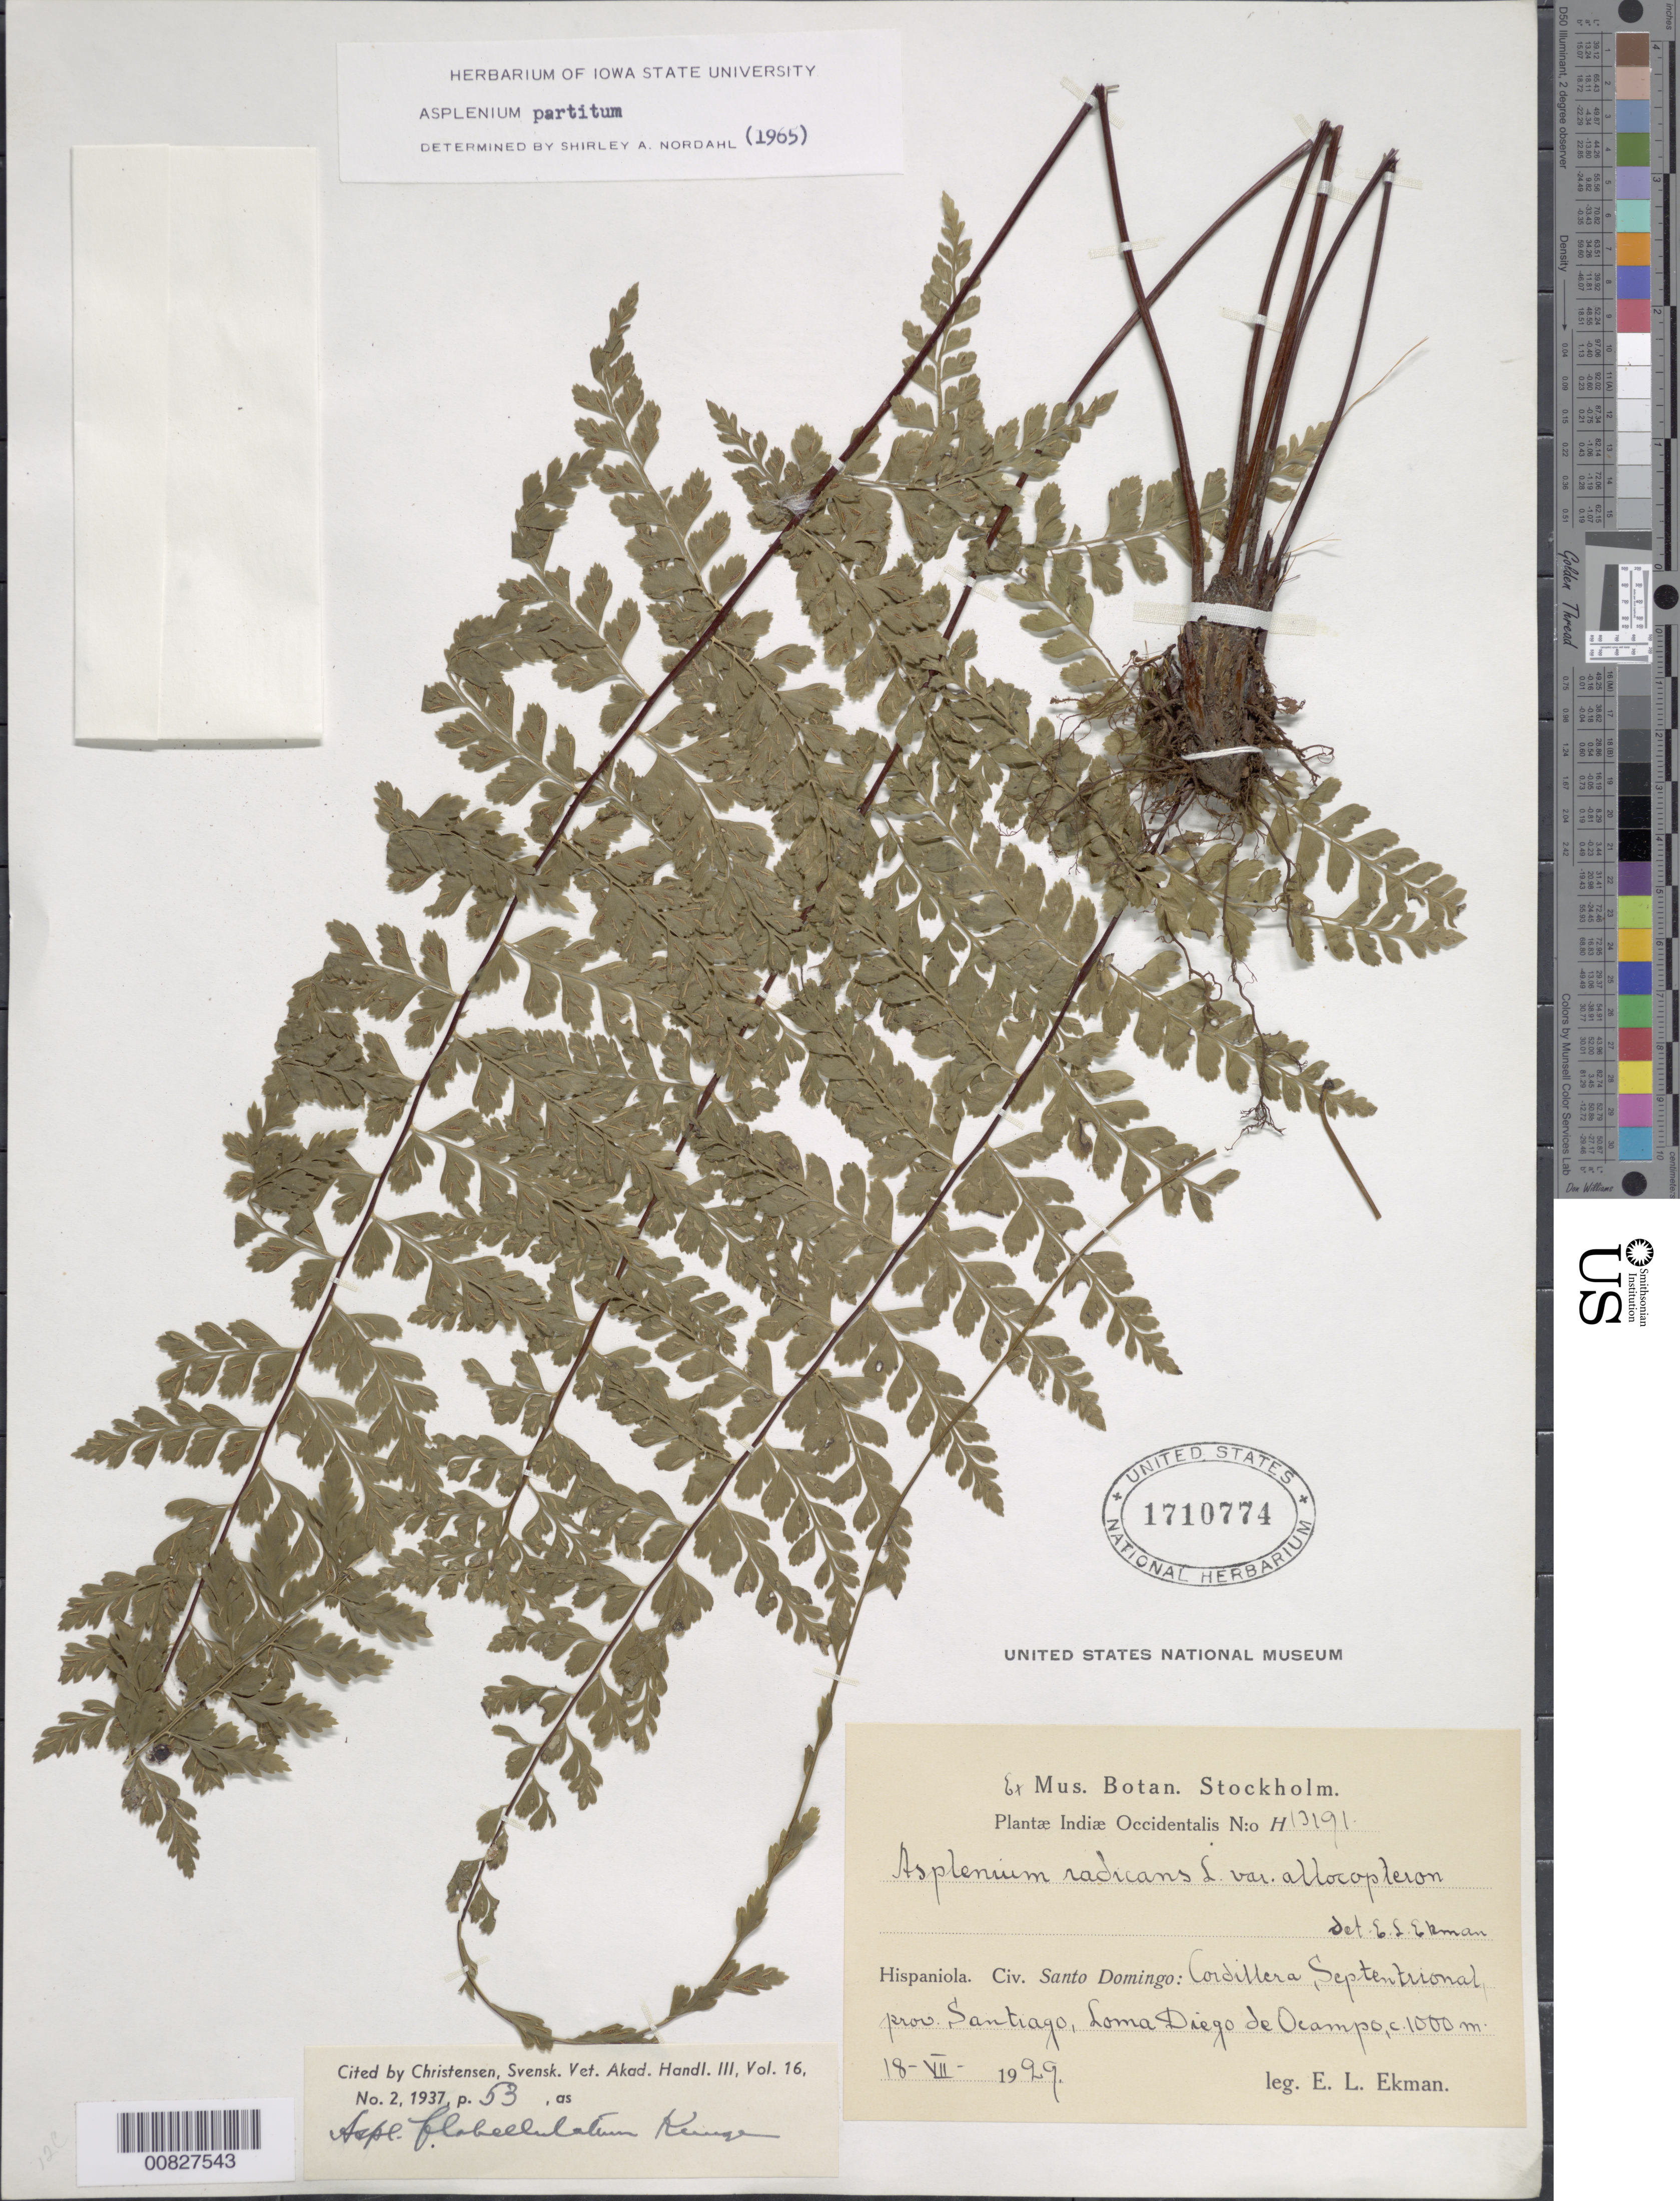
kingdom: Plantae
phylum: Tracheophyta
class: Polypodiopsida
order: Polypodiales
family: Aspleniaceae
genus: Asplenium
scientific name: Asplenium radicans var. dentatum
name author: (Klotzsch) Bonap.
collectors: E. L. Ekman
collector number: H 13191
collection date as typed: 18 Jul 1929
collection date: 1929-07-18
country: Dominican Republic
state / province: Santiago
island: Hispaniola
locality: Cordillera Septentrional, Loma Diego de Ocampo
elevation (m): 1000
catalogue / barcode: US 1710774